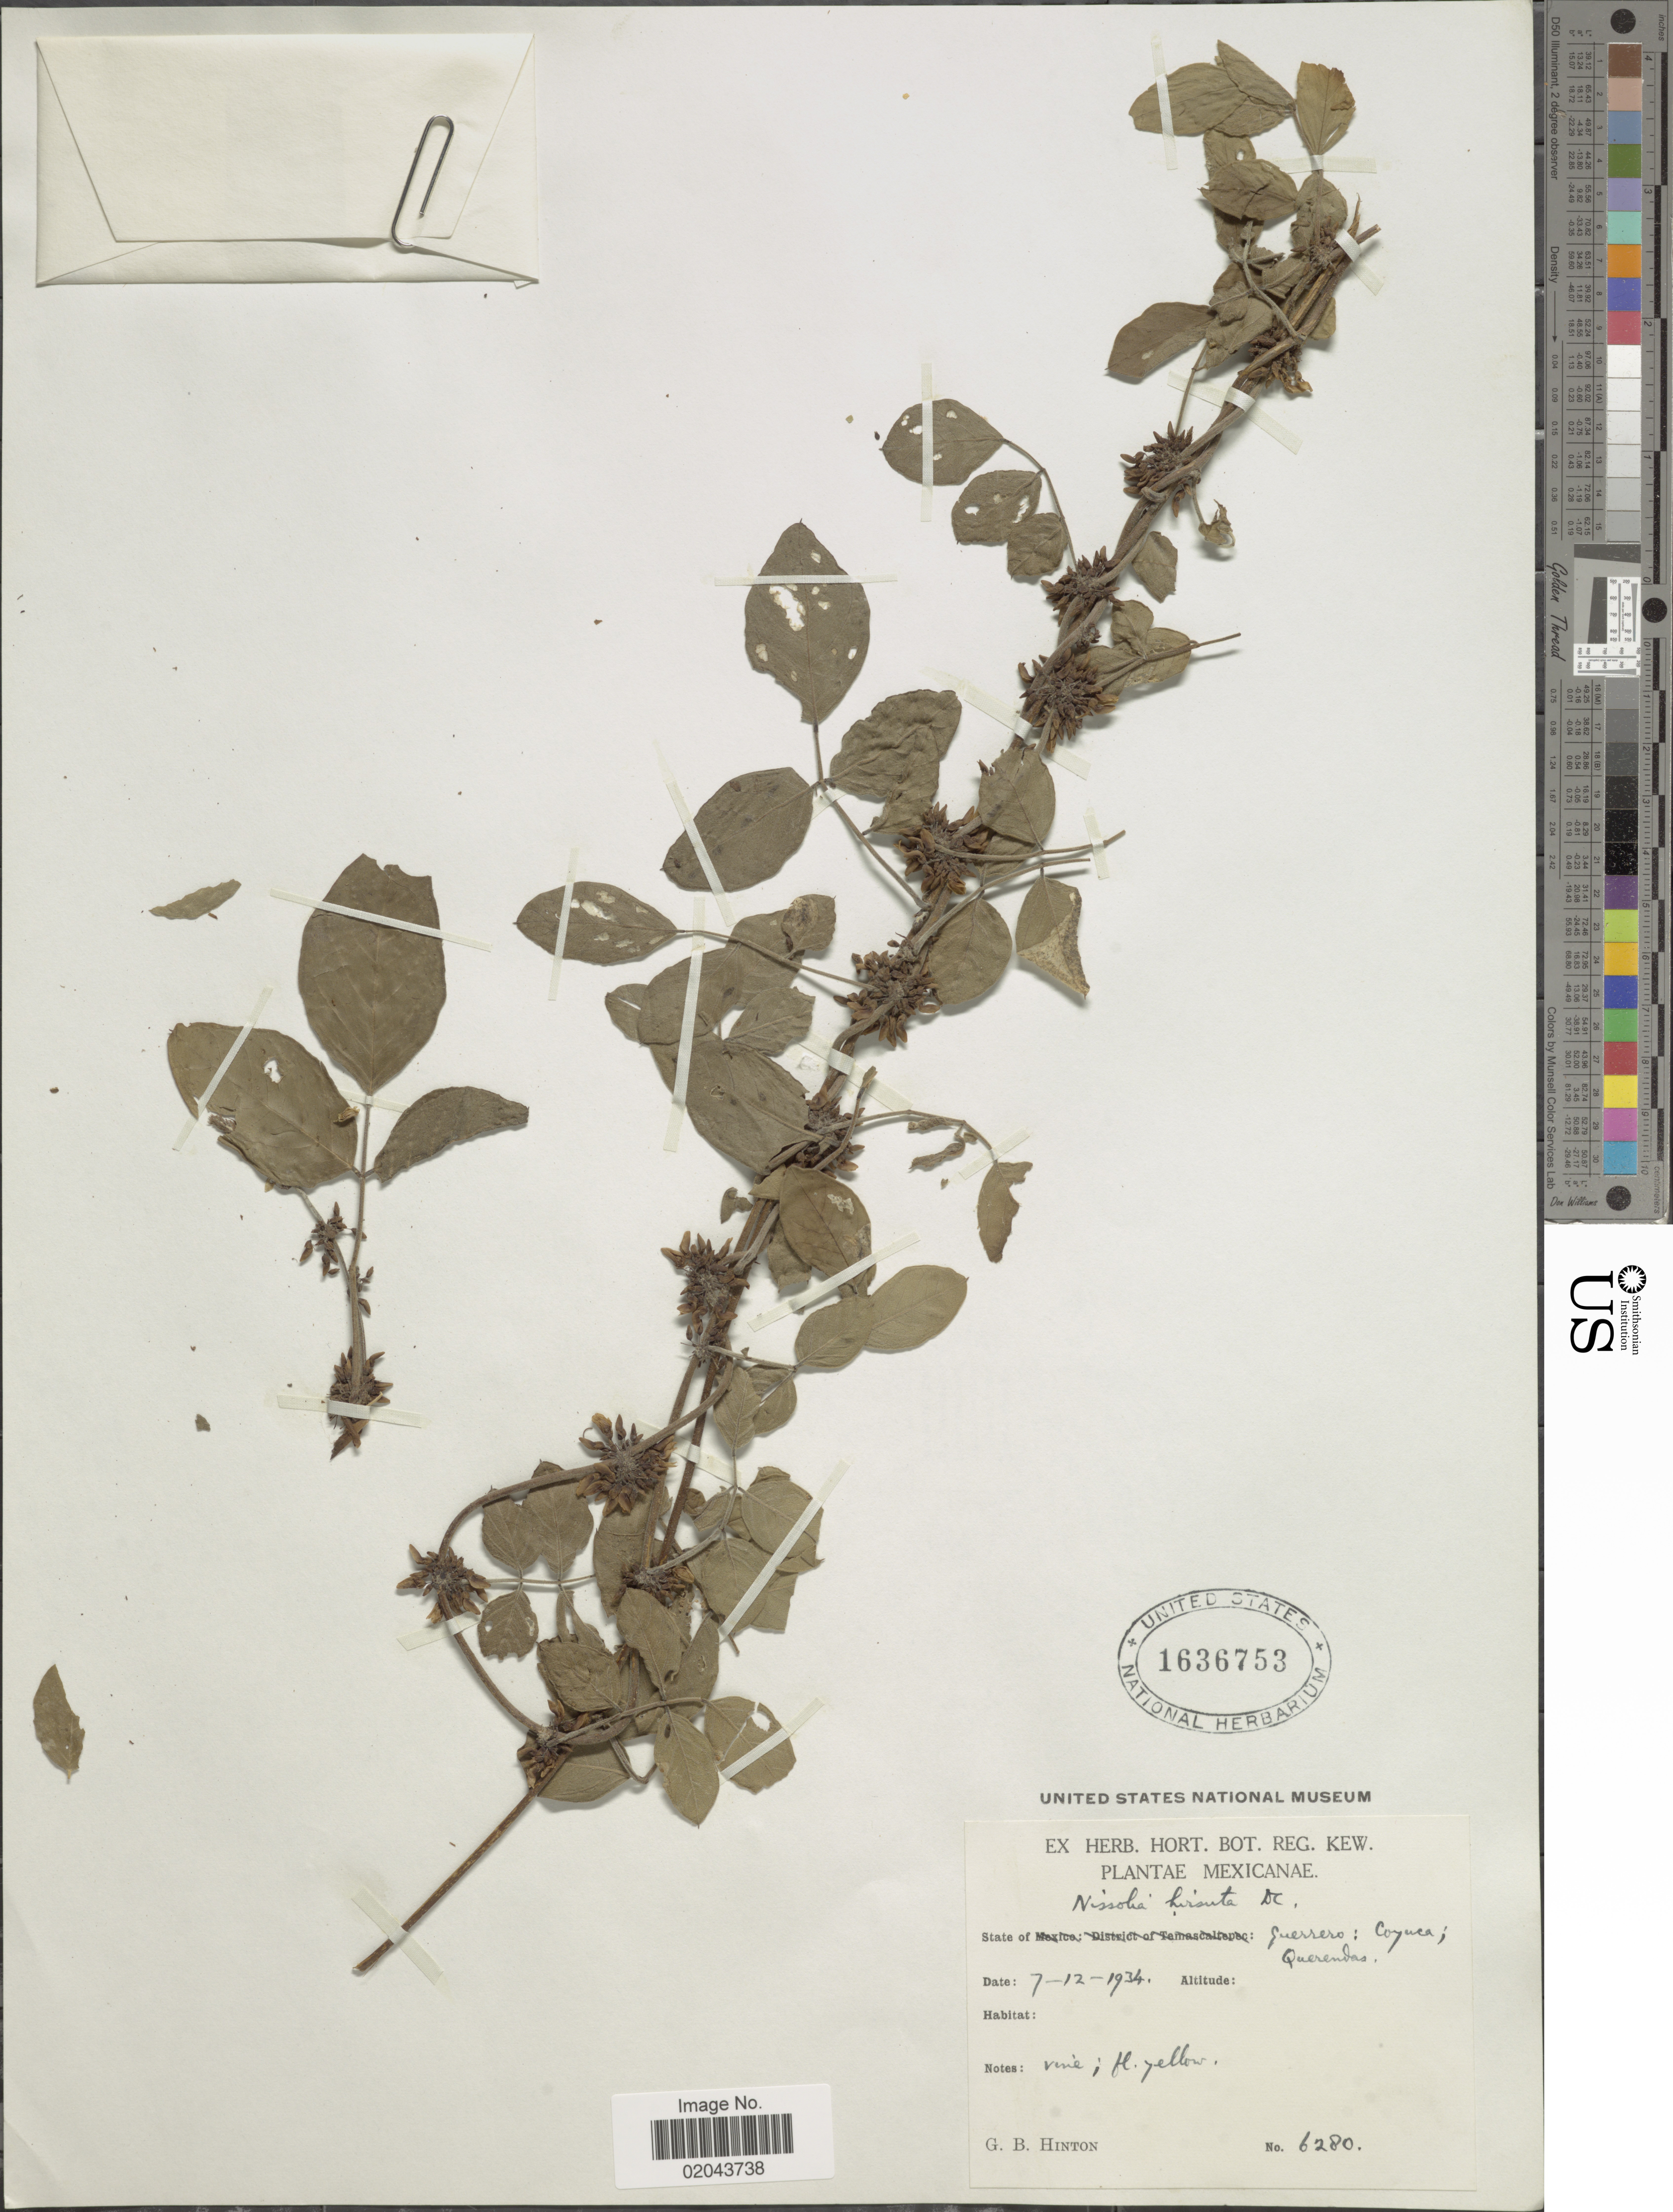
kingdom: Plantae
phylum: Tracheophyta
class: Magnoliopsida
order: Fabales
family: Fabaceae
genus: Nissolia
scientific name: Nissolia microptera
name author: Poir.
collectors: G. B. Hinton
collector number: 6280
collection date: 1934-07-12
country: Mexico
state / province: Guerrero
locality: Coyuca; Querendas.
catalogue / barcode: US 1636753